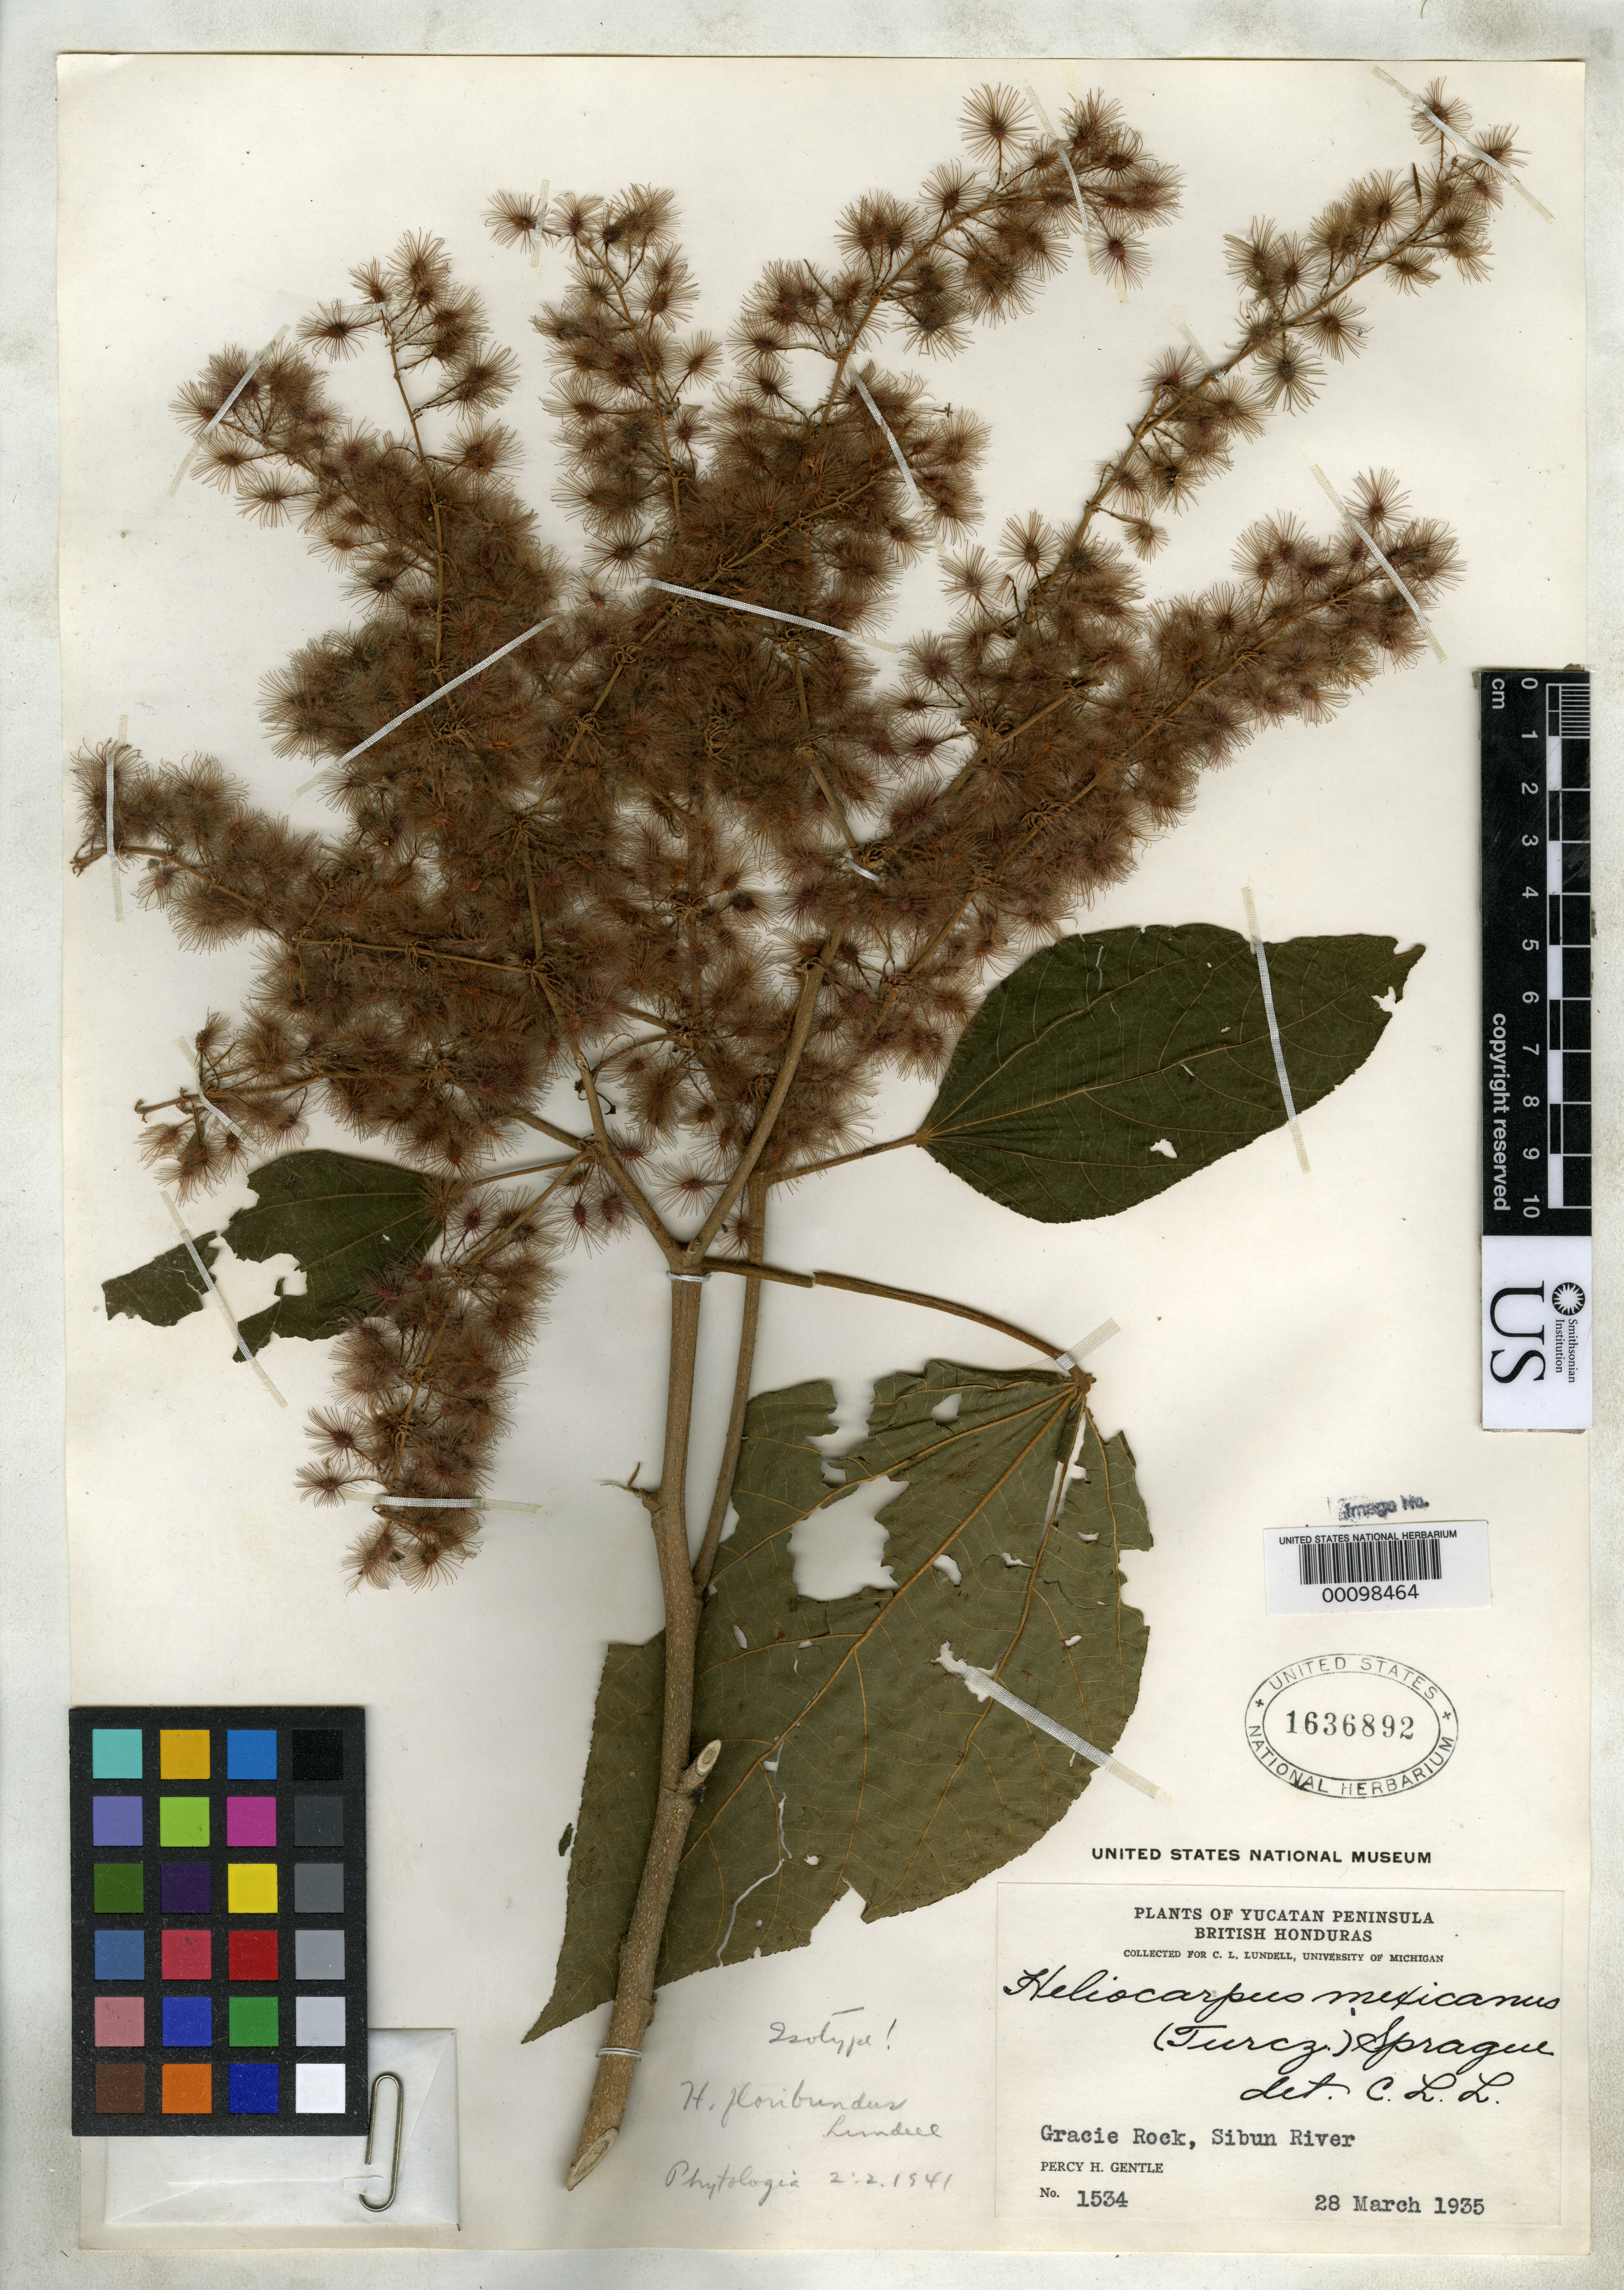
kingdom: Plantae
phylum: Tracheophyta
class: Magnoliopsida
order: Malvales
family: Malvaceae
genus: Heliocarpus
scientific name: Heliocarpus floribundus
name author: Lundell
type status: Isotype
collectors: P. H. Gentle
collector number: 1534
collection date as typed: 28 Mar 1935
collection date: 1935-03-28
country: Belize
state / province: Belize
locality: Gracie Rock, Sibun River.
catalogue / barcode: US 1636892